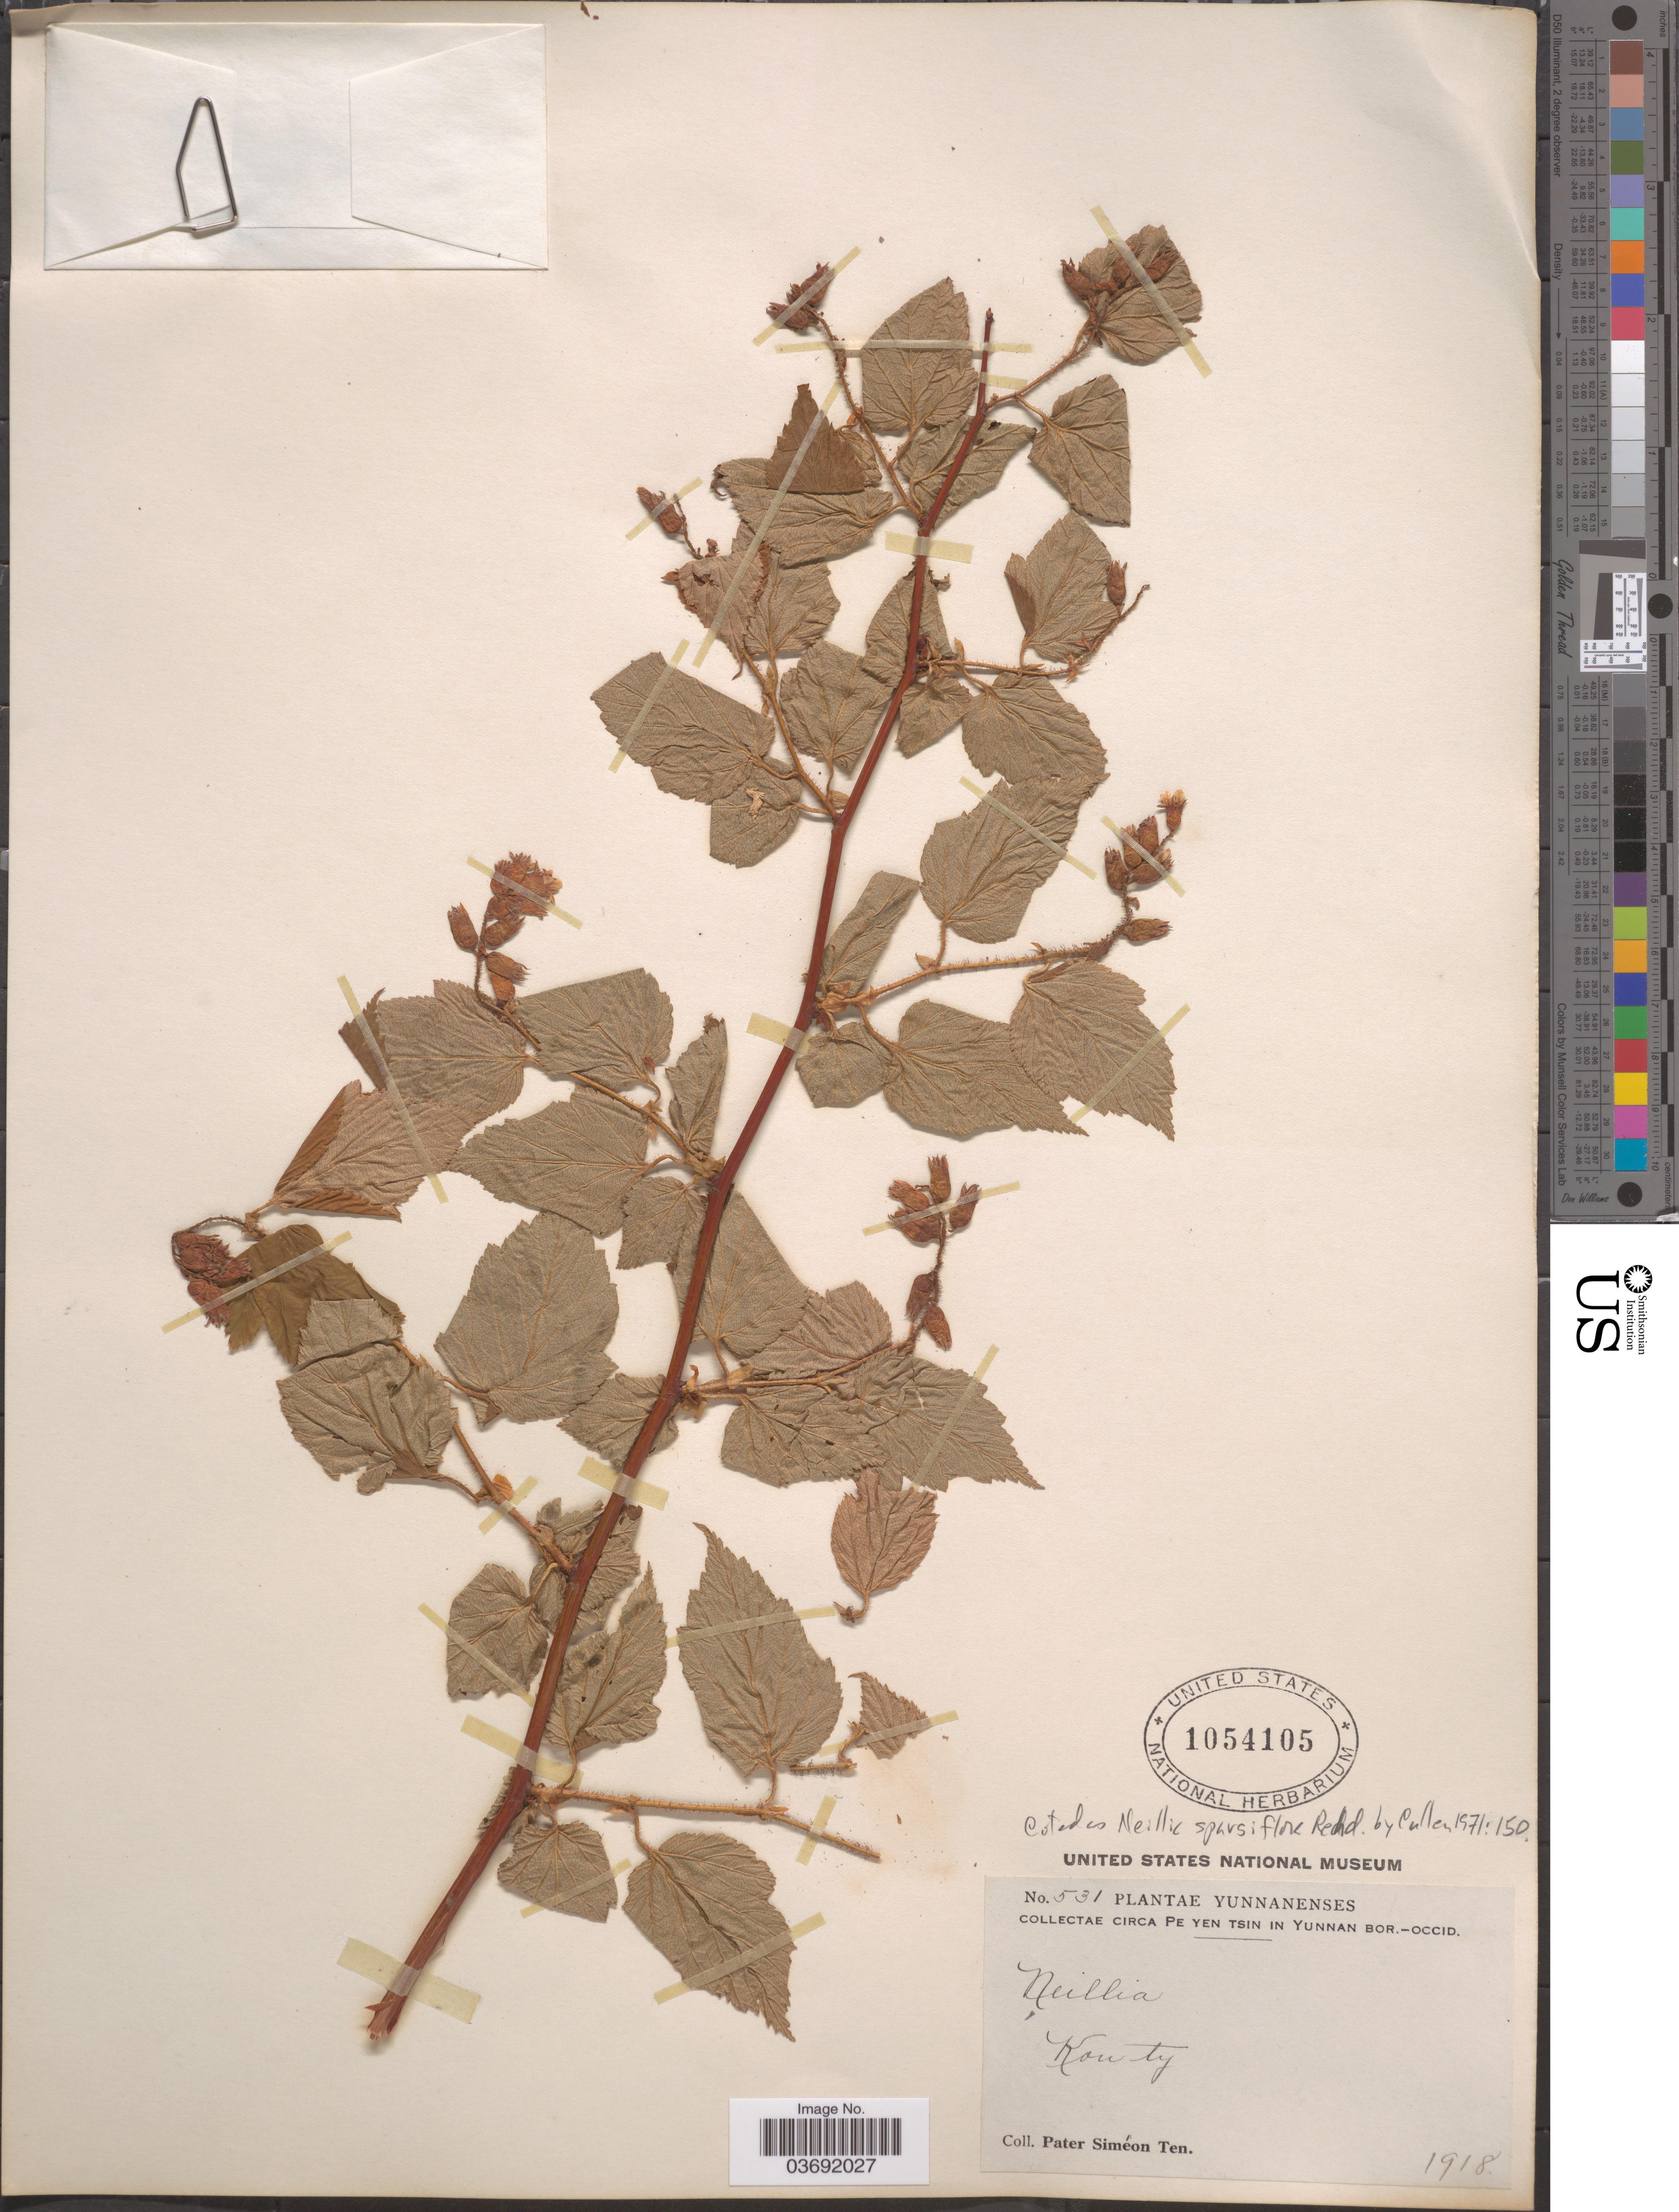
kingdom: Plantae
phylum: Tracheophyta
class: Magnoliopsida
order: Rosales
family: Rosaceae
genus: Neillia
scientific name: Neillia sparsiflora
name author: Rehder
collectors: P. S. Ten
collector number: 531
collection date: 1918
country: China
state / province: Yunnan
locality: Circa Pe Yen Tsin in Yunnan. Kon ty. [interpreted]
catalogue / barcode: US 1054105